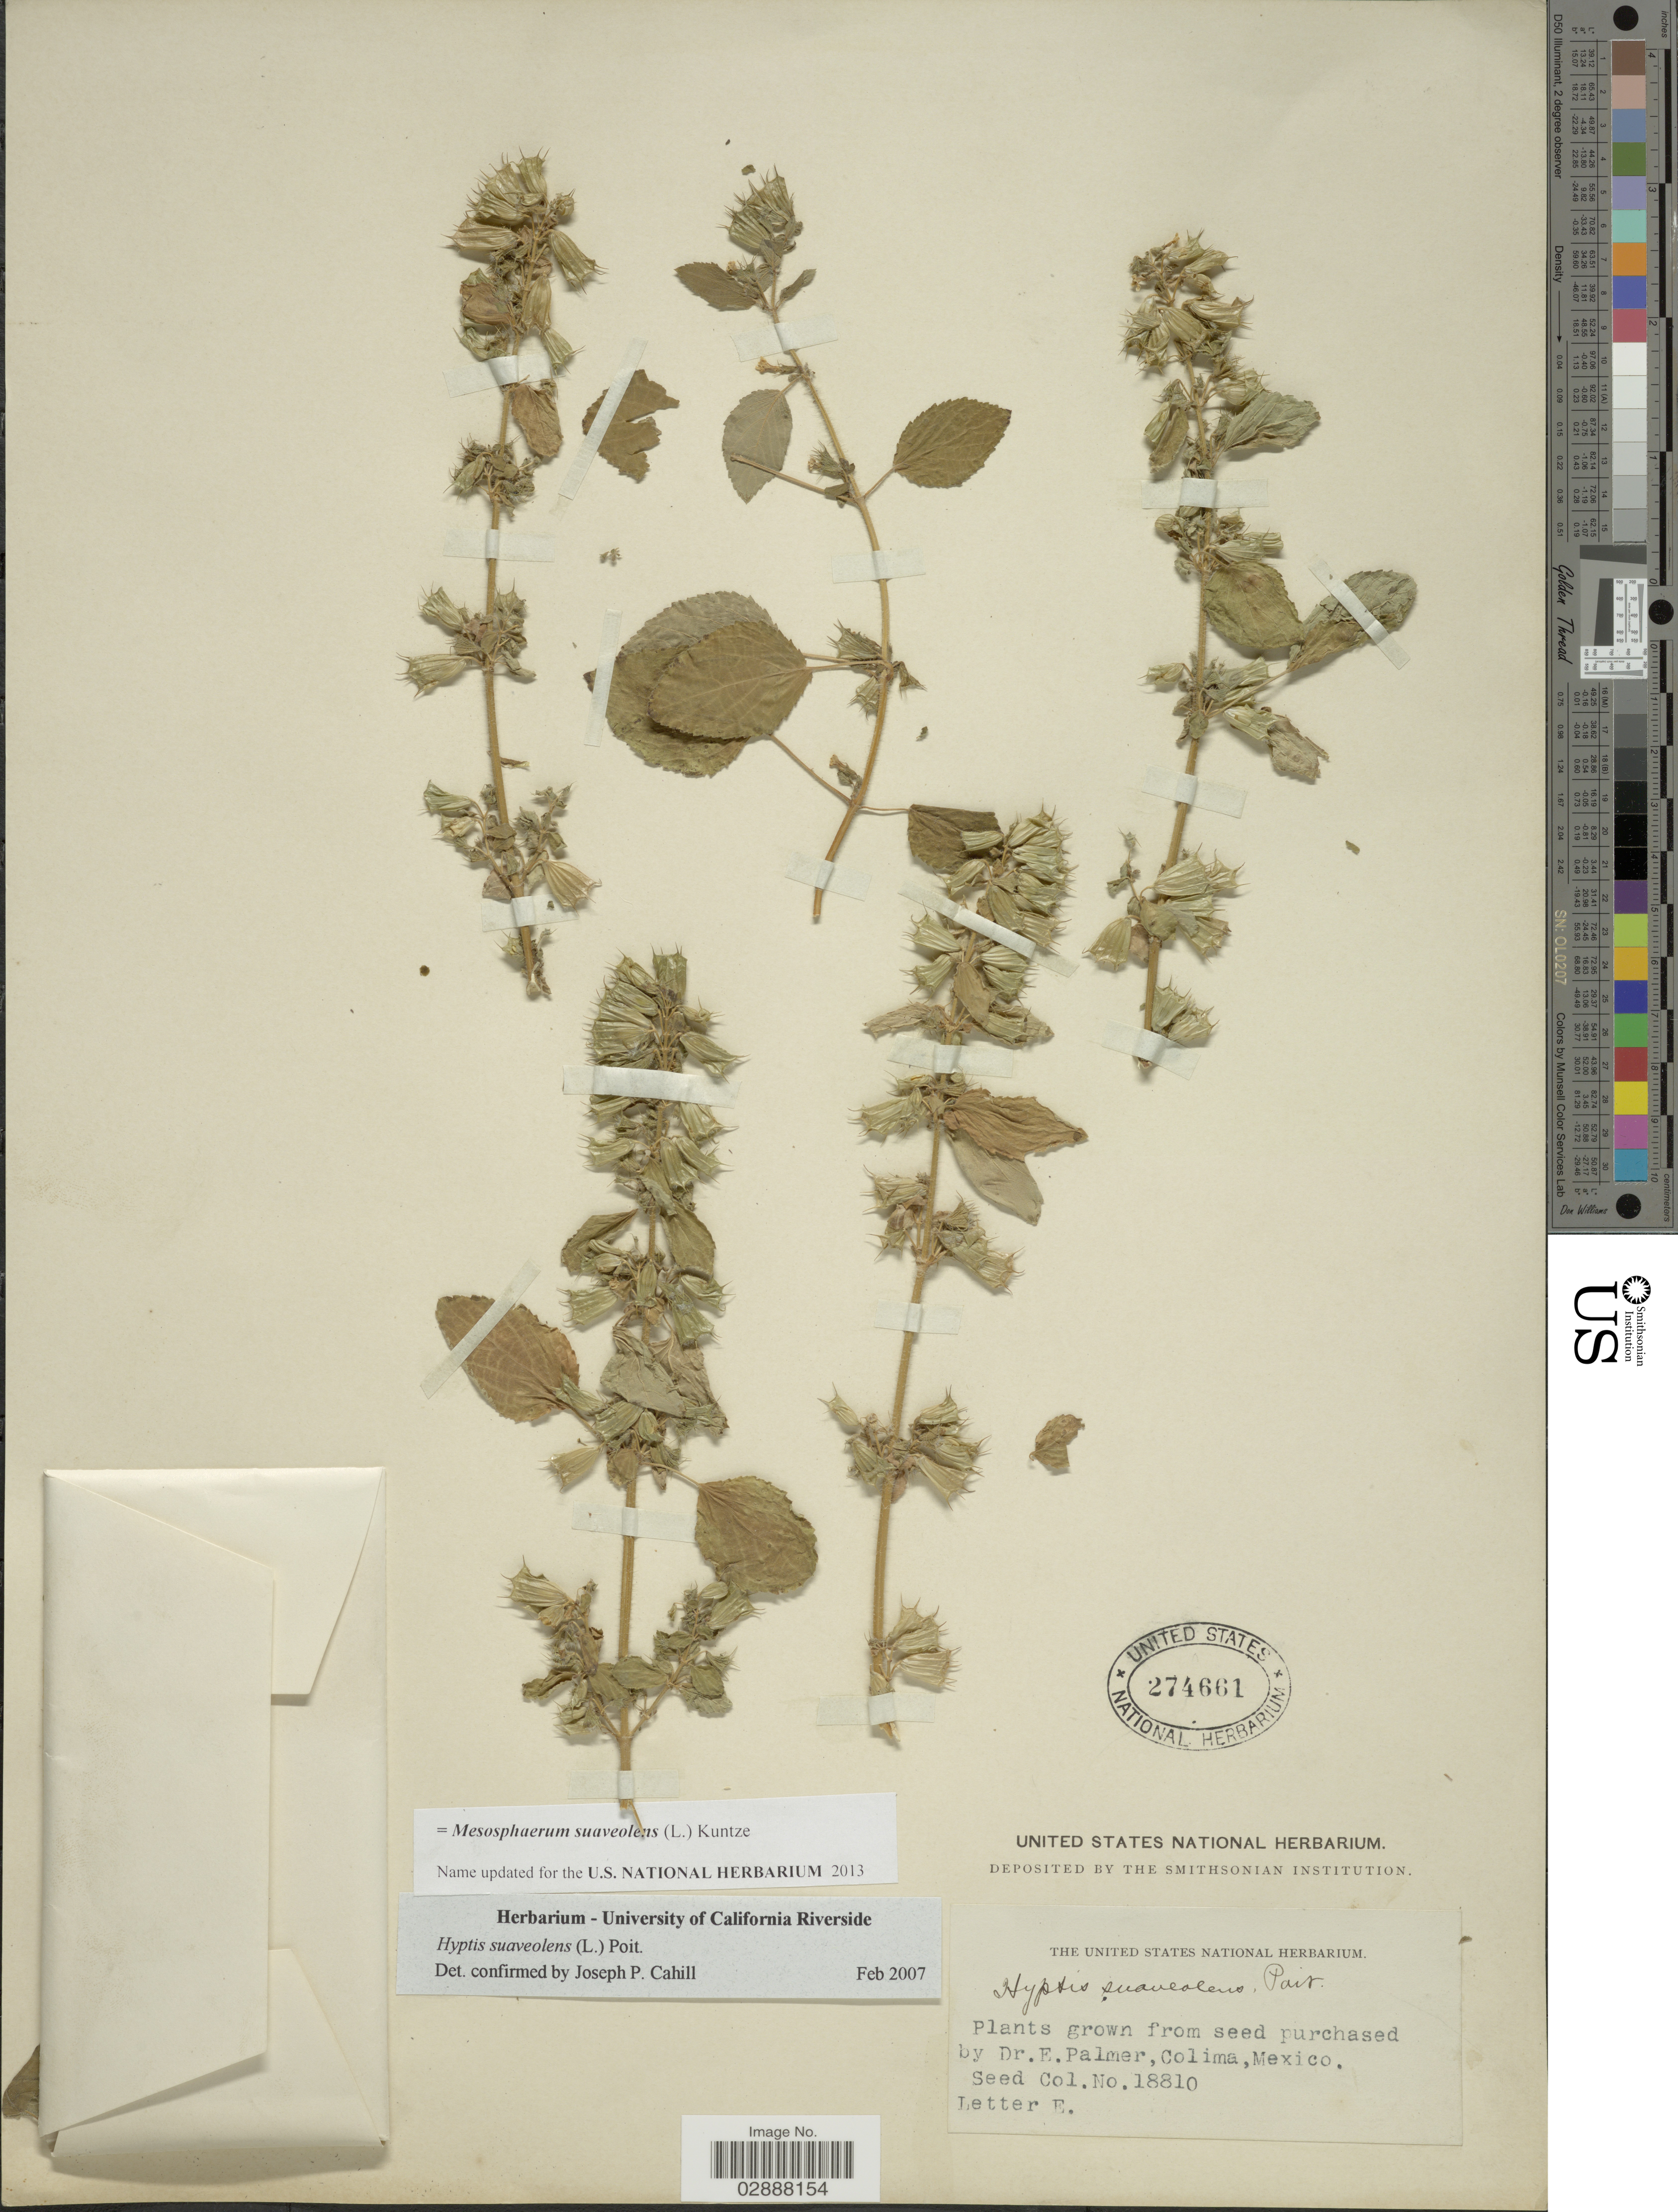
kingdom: Plantae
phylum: Tracheophyta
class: Magnoliopsida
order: Lamiales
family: Lamiaceae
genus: Mesosphaerum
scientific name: Mesosphaerum suaveolens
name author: (L.) Kuntze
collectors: E. Palmer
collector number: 18810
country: Mexico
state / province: Colima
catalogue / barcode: US 274661